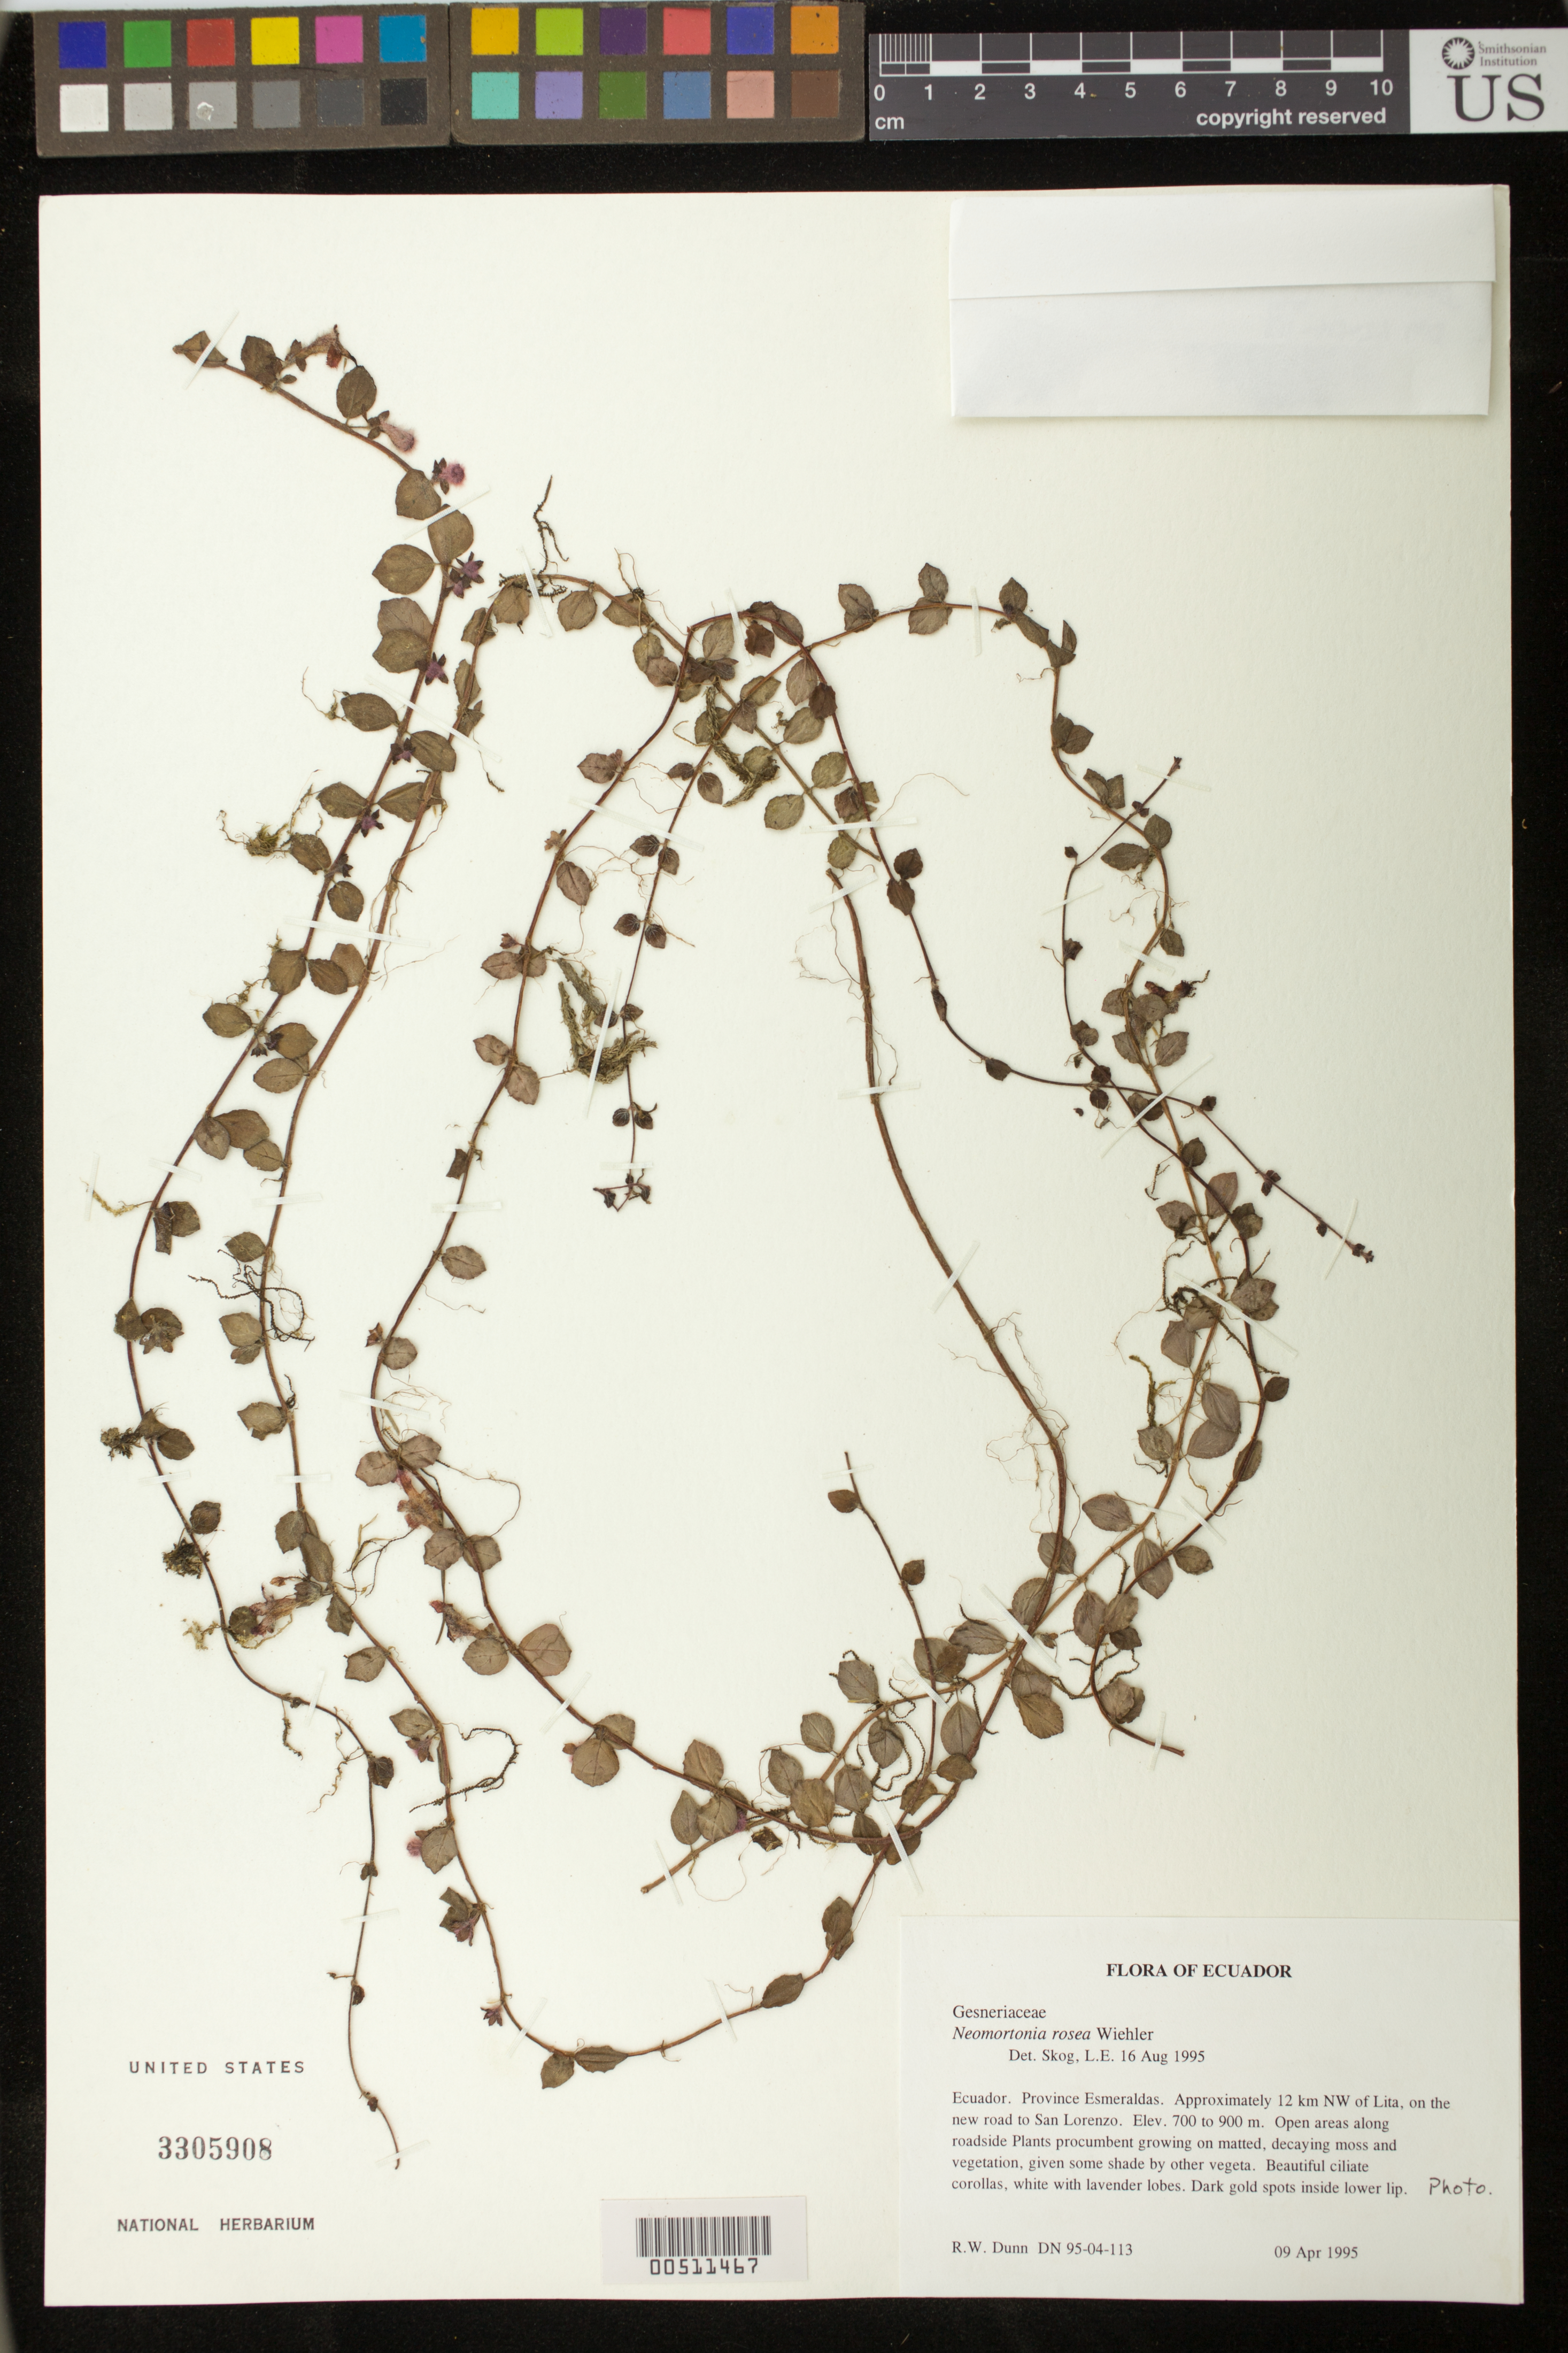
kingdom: Plantae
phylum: Tracheophyta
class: Magnoliopsida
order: Lamiales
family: Gesneriaceae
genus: Neomortonia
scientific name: Neomortonia rosea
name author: Wiehler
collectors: R. Dunn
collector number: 9504113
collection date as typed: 09 Apr 1995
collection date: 1995-04-09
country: Ecuador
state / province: Esmeraldas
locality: NW of Lita, road to San Lorenzo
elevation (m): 700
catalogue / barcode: US 3305908